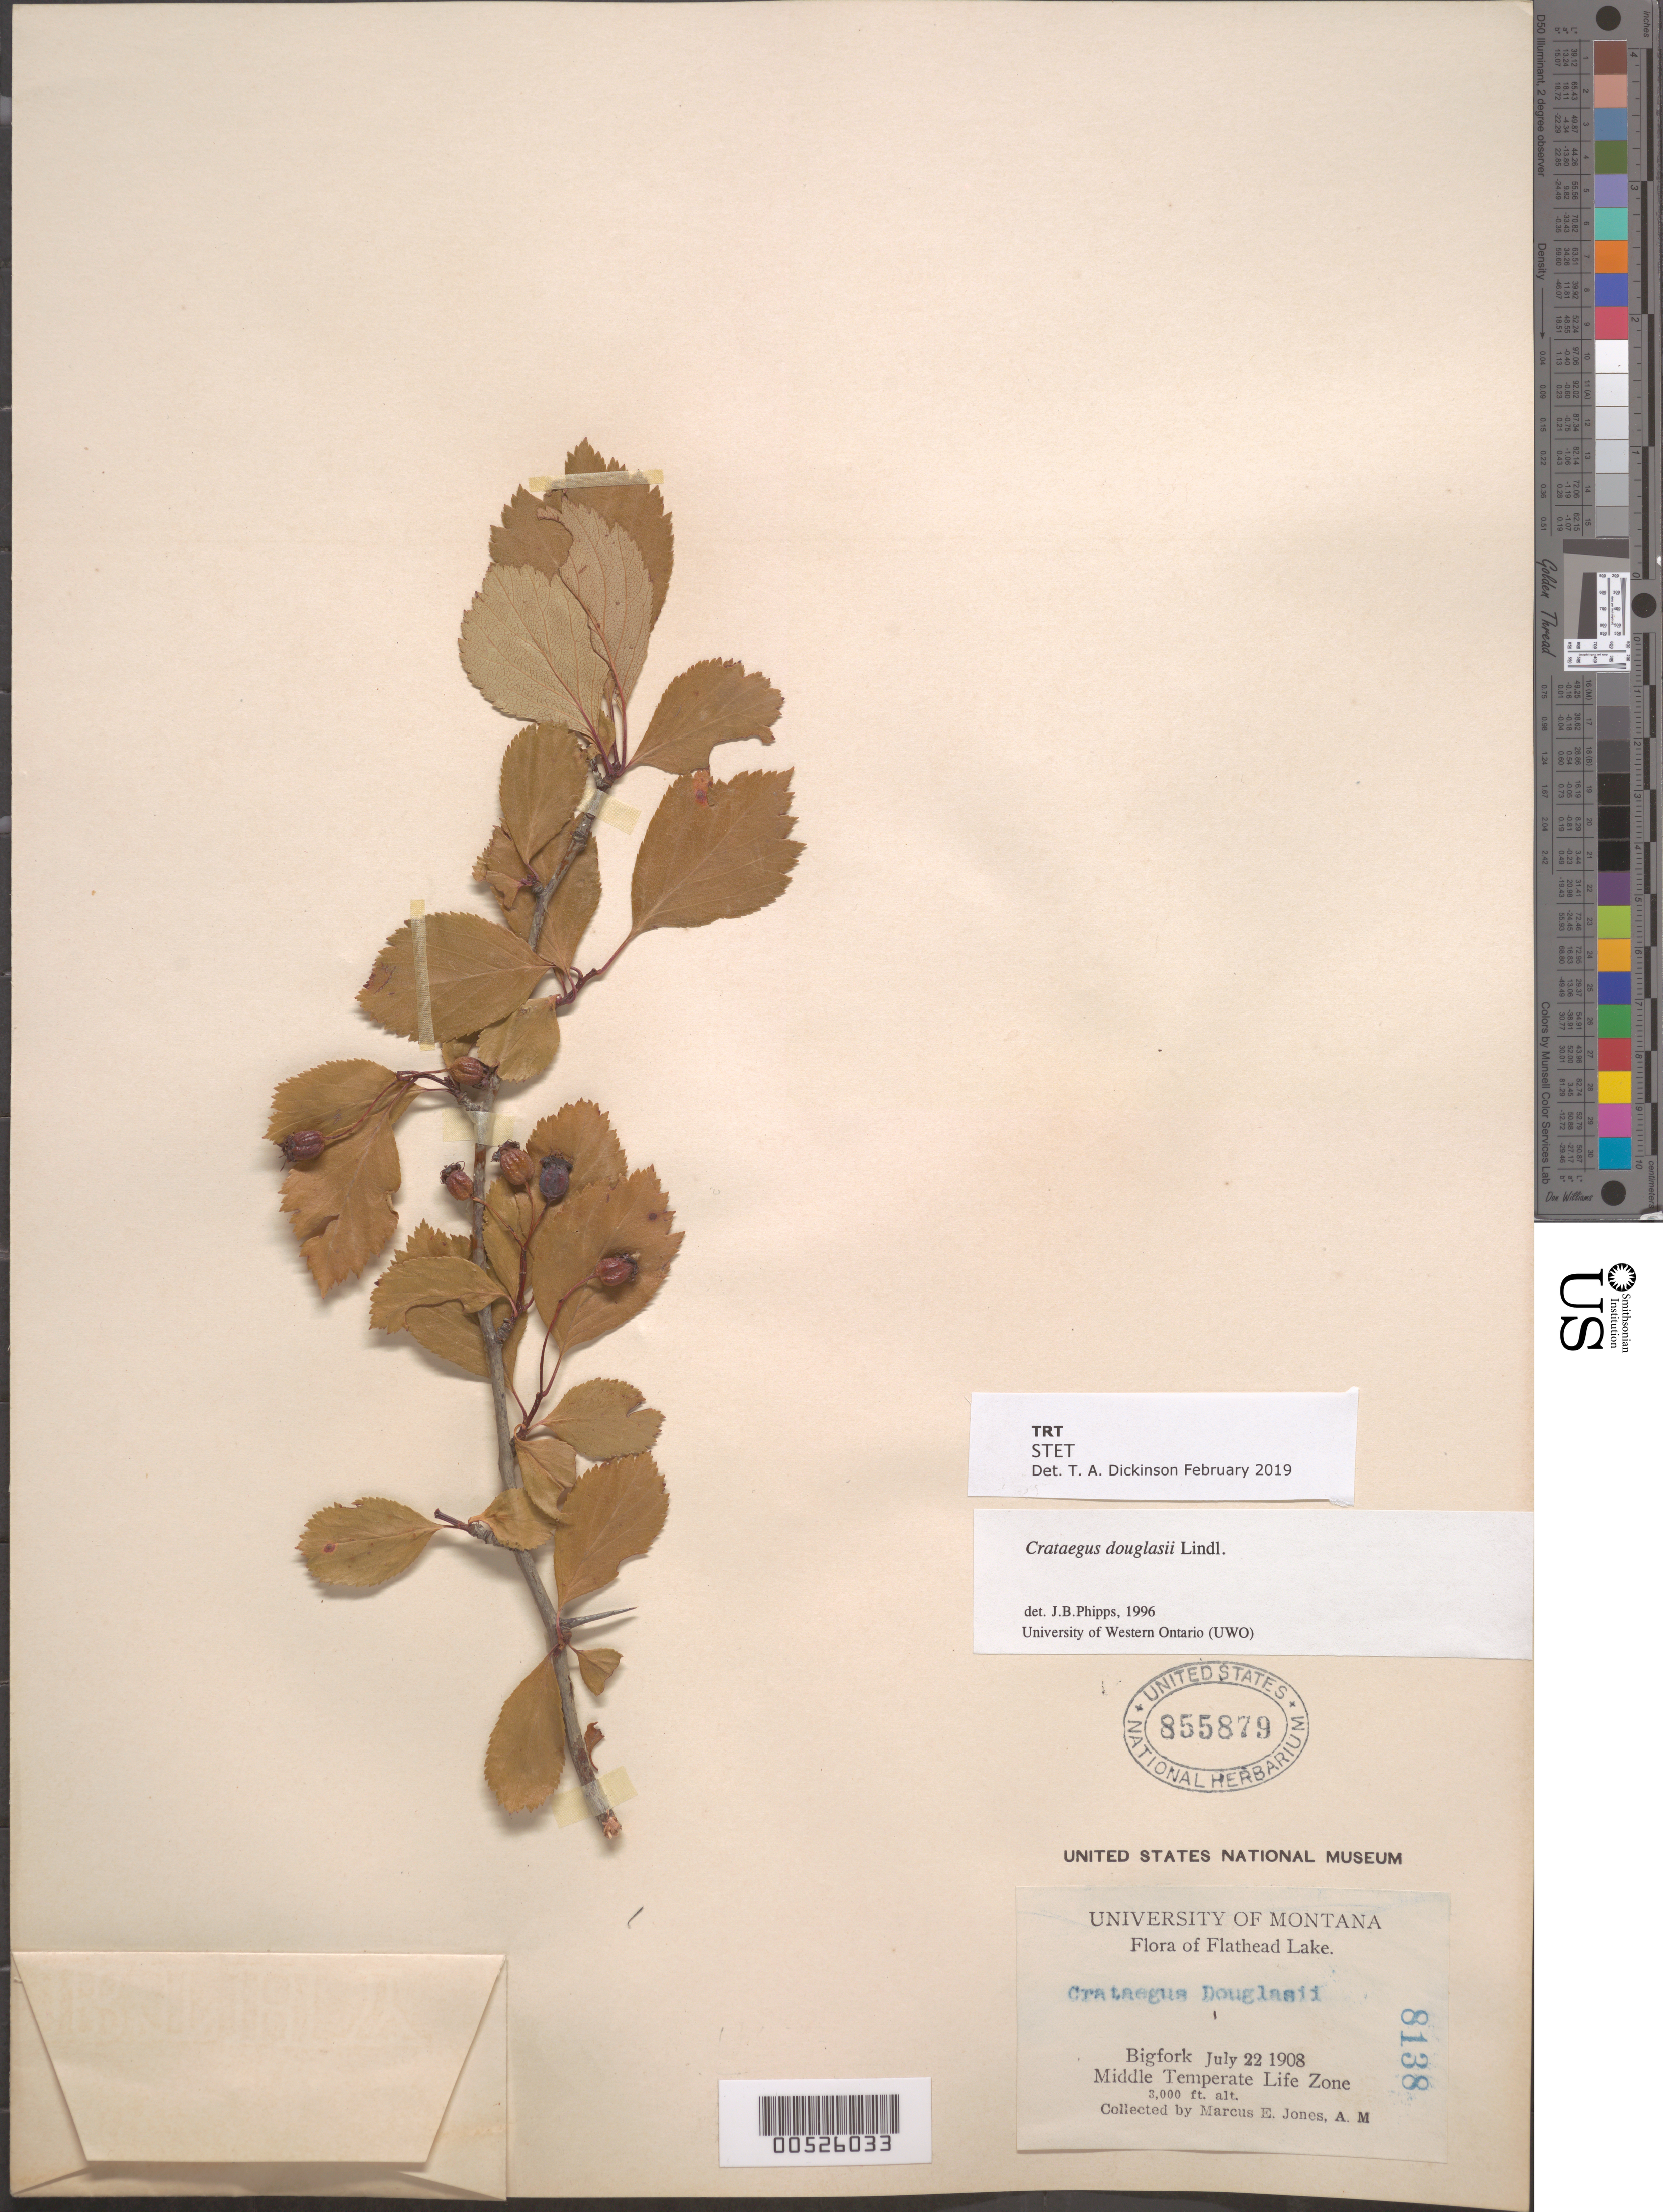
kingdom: Plantae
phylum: Tracheophyta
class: Magnoliopsida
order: Rosales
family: Rosaceae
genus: Crataegus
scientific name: Crataegus douglasii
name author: Lindl.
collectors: M. E. Jones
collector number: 8138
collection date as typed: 22 Jul 1908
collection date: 1908-07-22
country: United States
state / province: Montana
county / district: Flathead / Lake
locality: Bigfork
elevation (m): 914.4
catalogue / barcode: US 855879